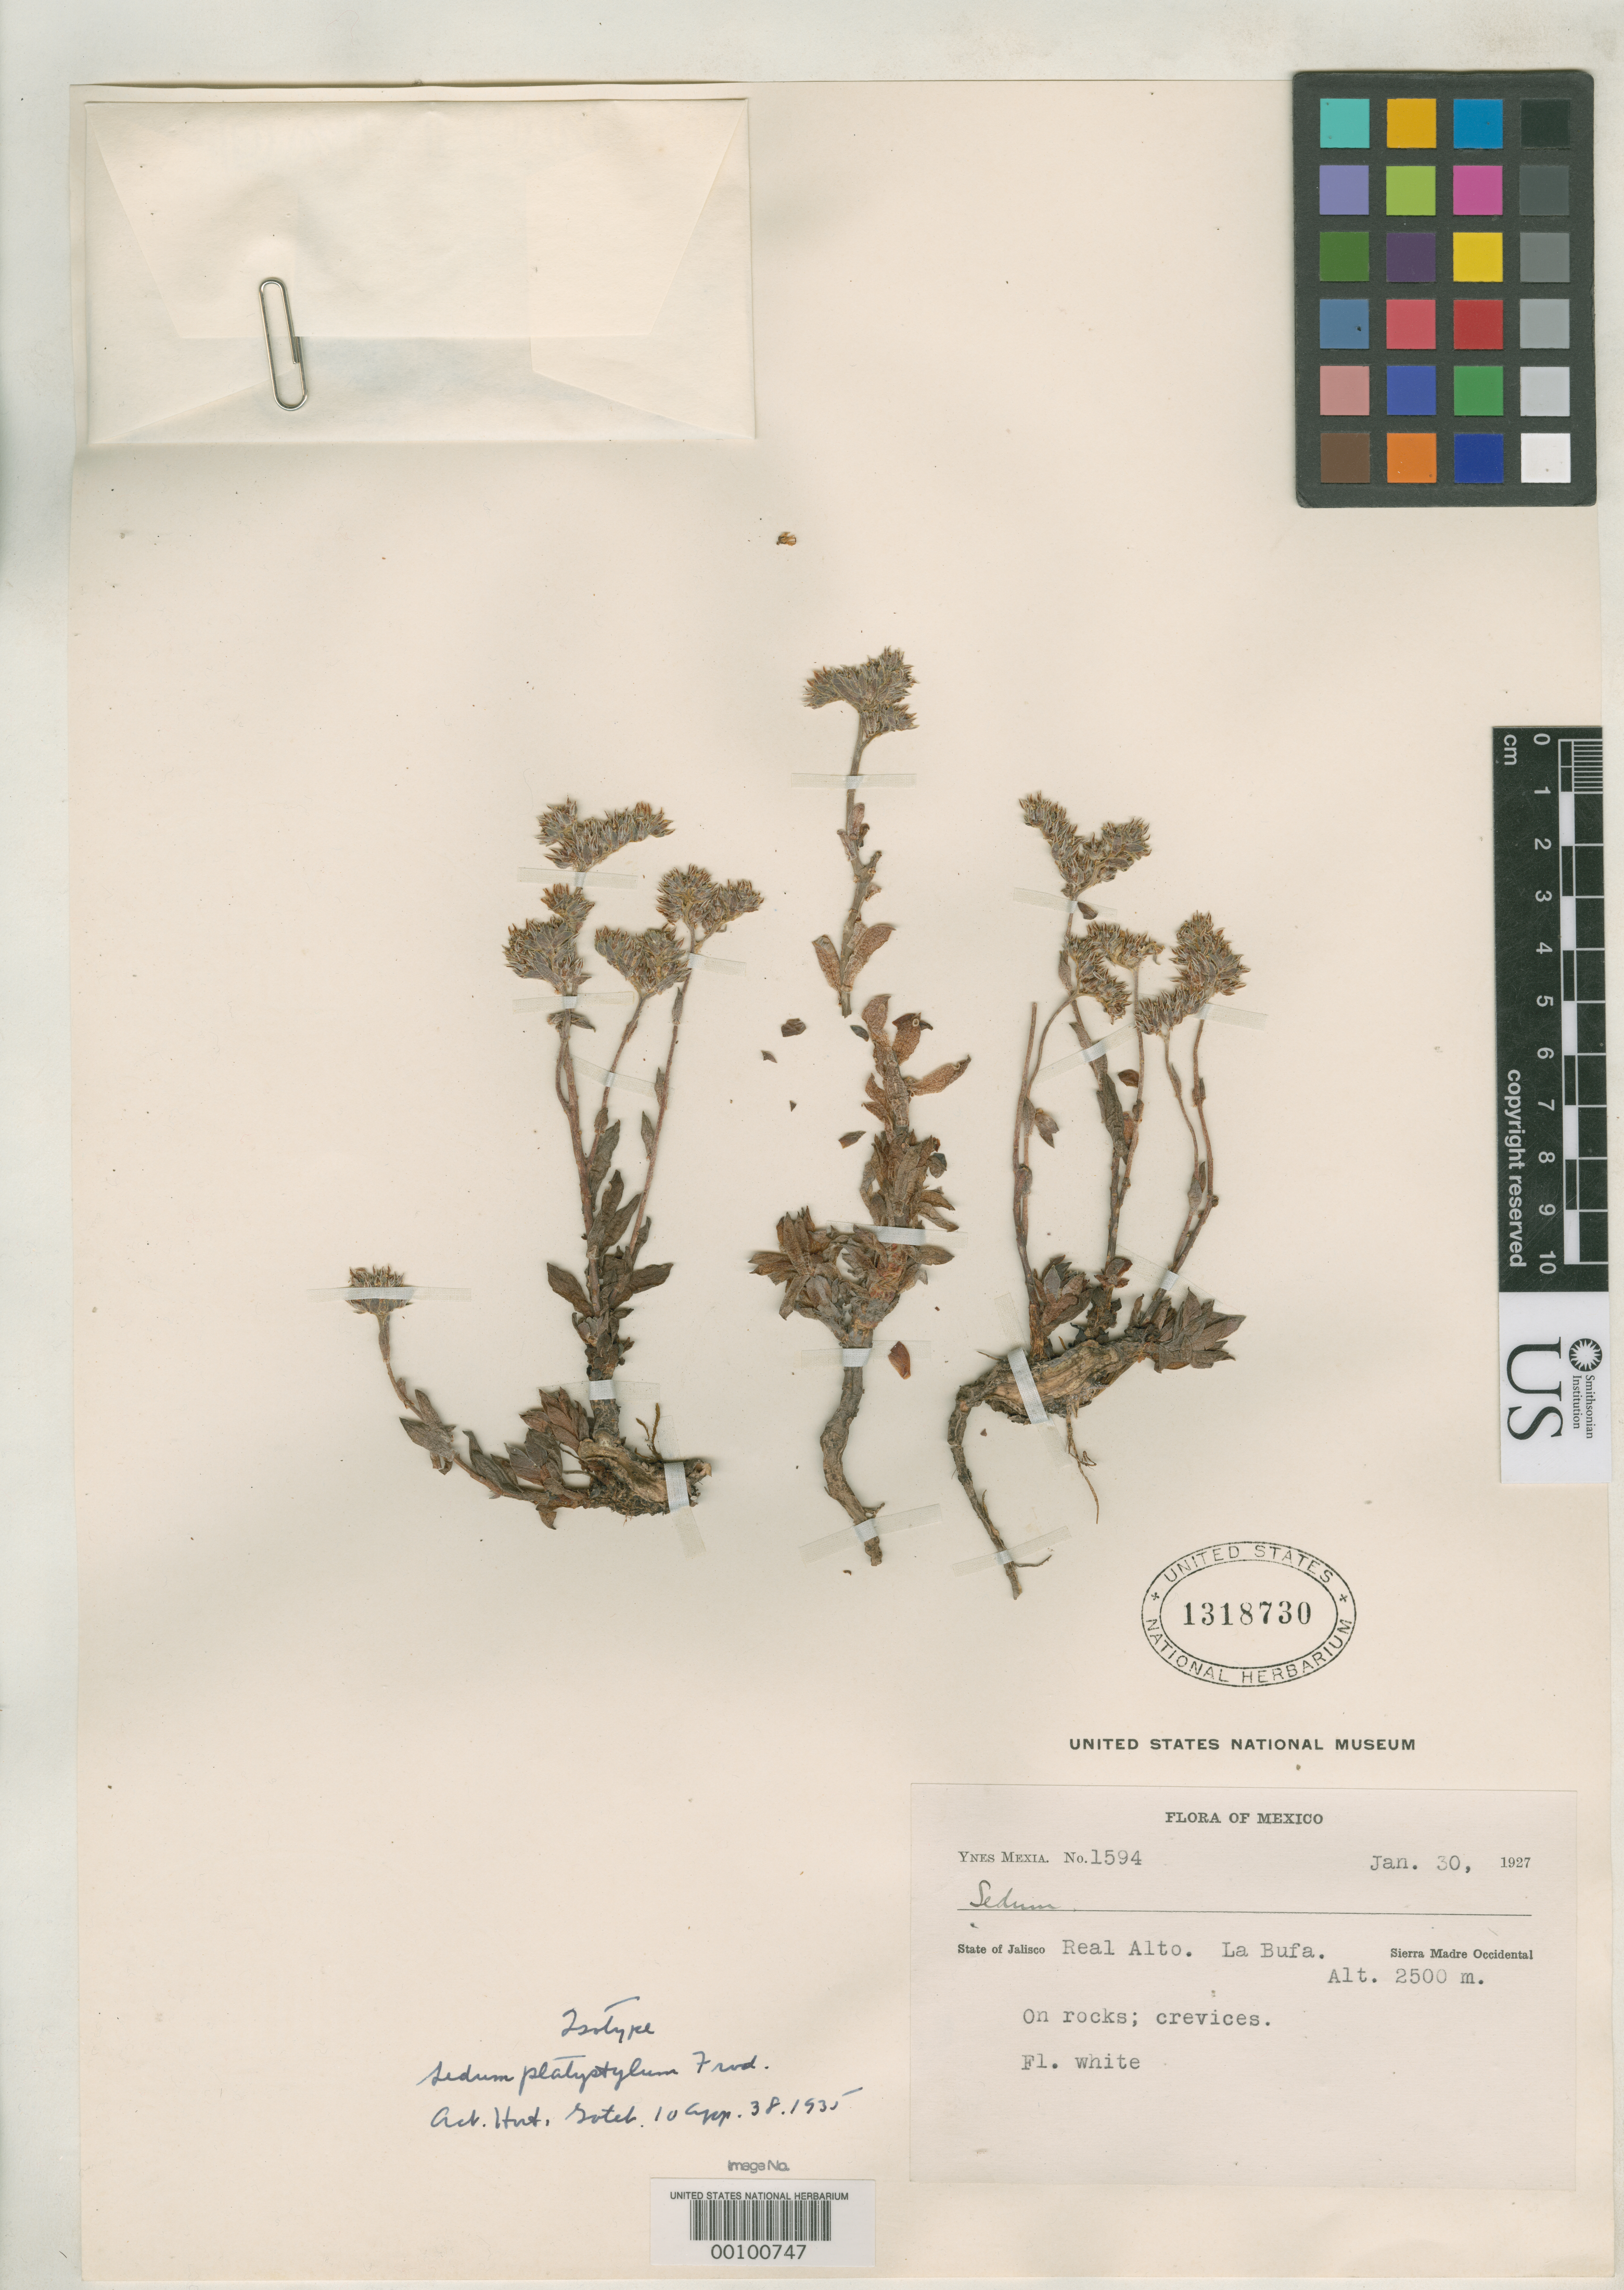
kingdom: Plantae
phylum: Tracheophyta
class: Magnoliopsida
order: Saxifragales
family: Crassulaceae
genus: Sedum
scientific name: Sedum platystylum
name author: Fröd.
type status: Isotype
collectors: Y. Mexia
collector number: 1594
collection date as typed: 30 Jan 1927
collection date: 1927-01-30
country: Mexico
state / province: Jalisco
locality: Real Alto, La Bufa.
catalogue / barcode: US 1318730